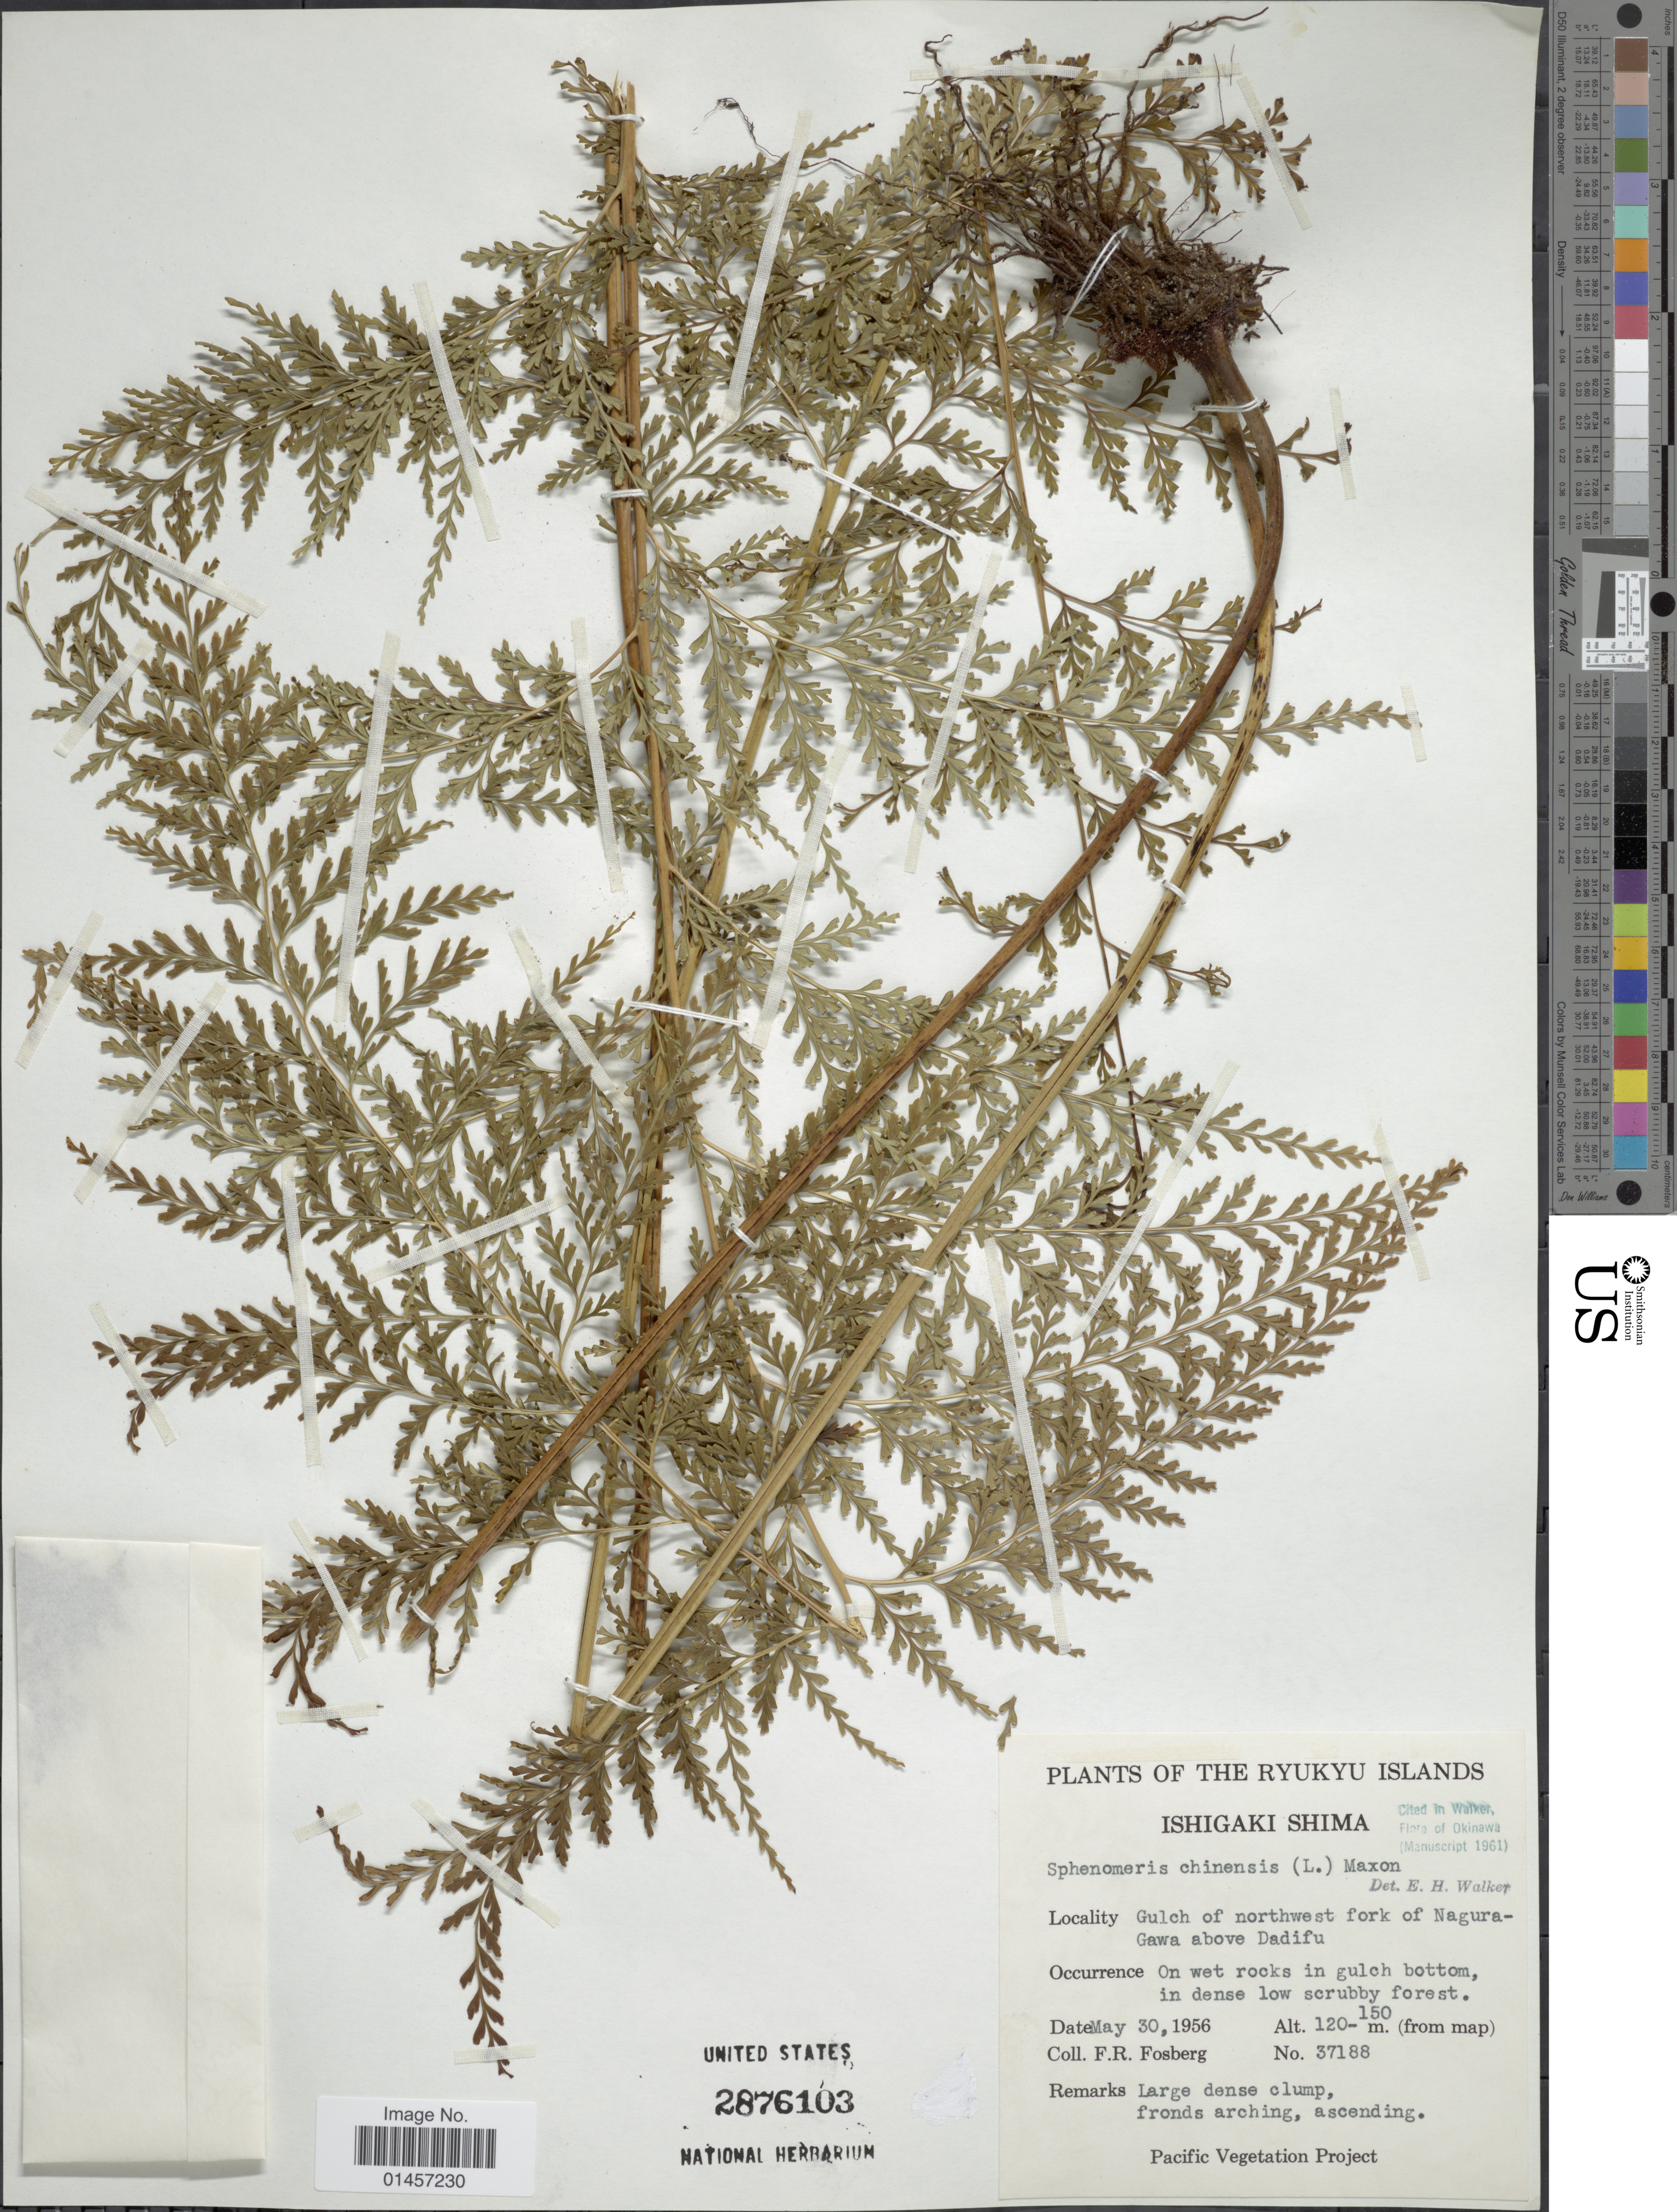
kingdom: Plantae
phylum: Tracheophyta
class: Polypodiopsida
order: Polypodiales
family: Lindsaeaceae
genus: Sphenomeris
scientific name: Sphenomeris chinensis var. chinensis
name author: (L.) Maxon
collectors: F. R. Fosberg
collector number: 37188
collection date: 1956-05-30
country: Japan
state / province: Okinawa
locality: Ryukyu Islands, Ishigaki Shima, Gulch of northwest fork of Nagura Gawa above Dadifu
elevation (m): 120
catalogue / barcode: US 2876103